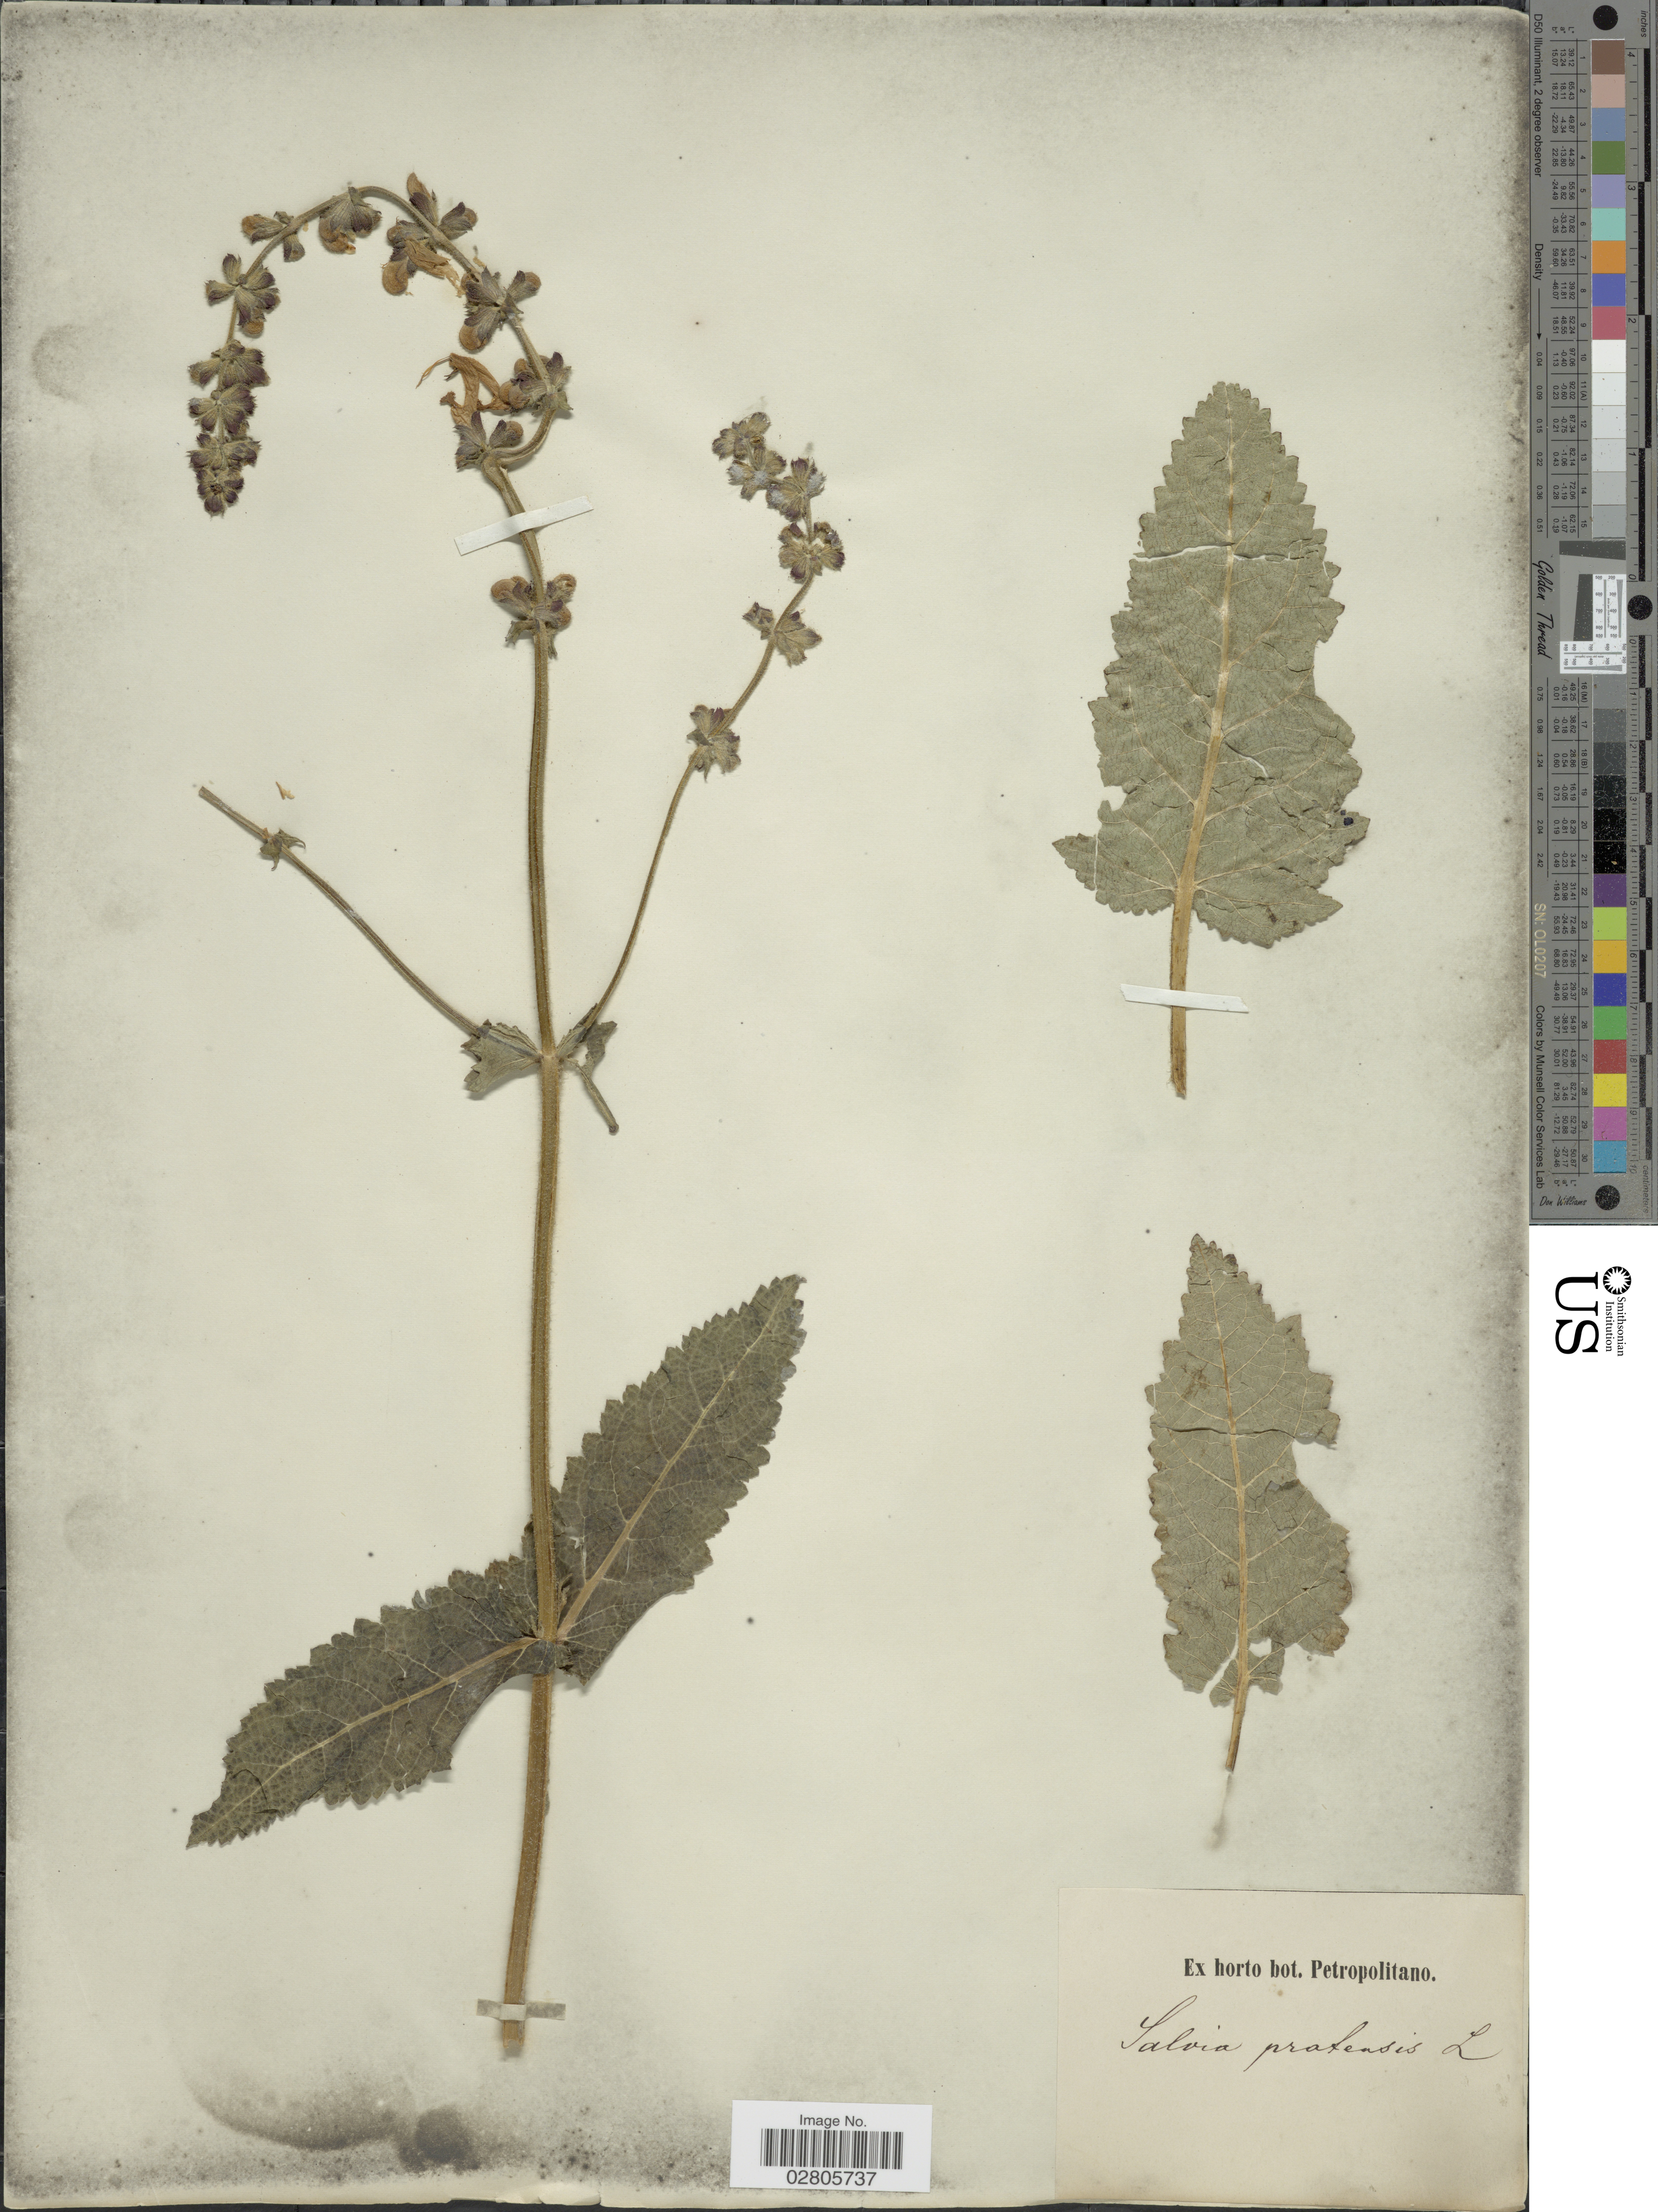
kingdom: Plantae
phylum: Tracheophyta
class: Magnoliopsida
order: Lamiales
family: Lamiaceae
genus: Salvia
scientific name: Salvia pratensis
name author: L.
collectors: ex Horto Bot. Petropolitano